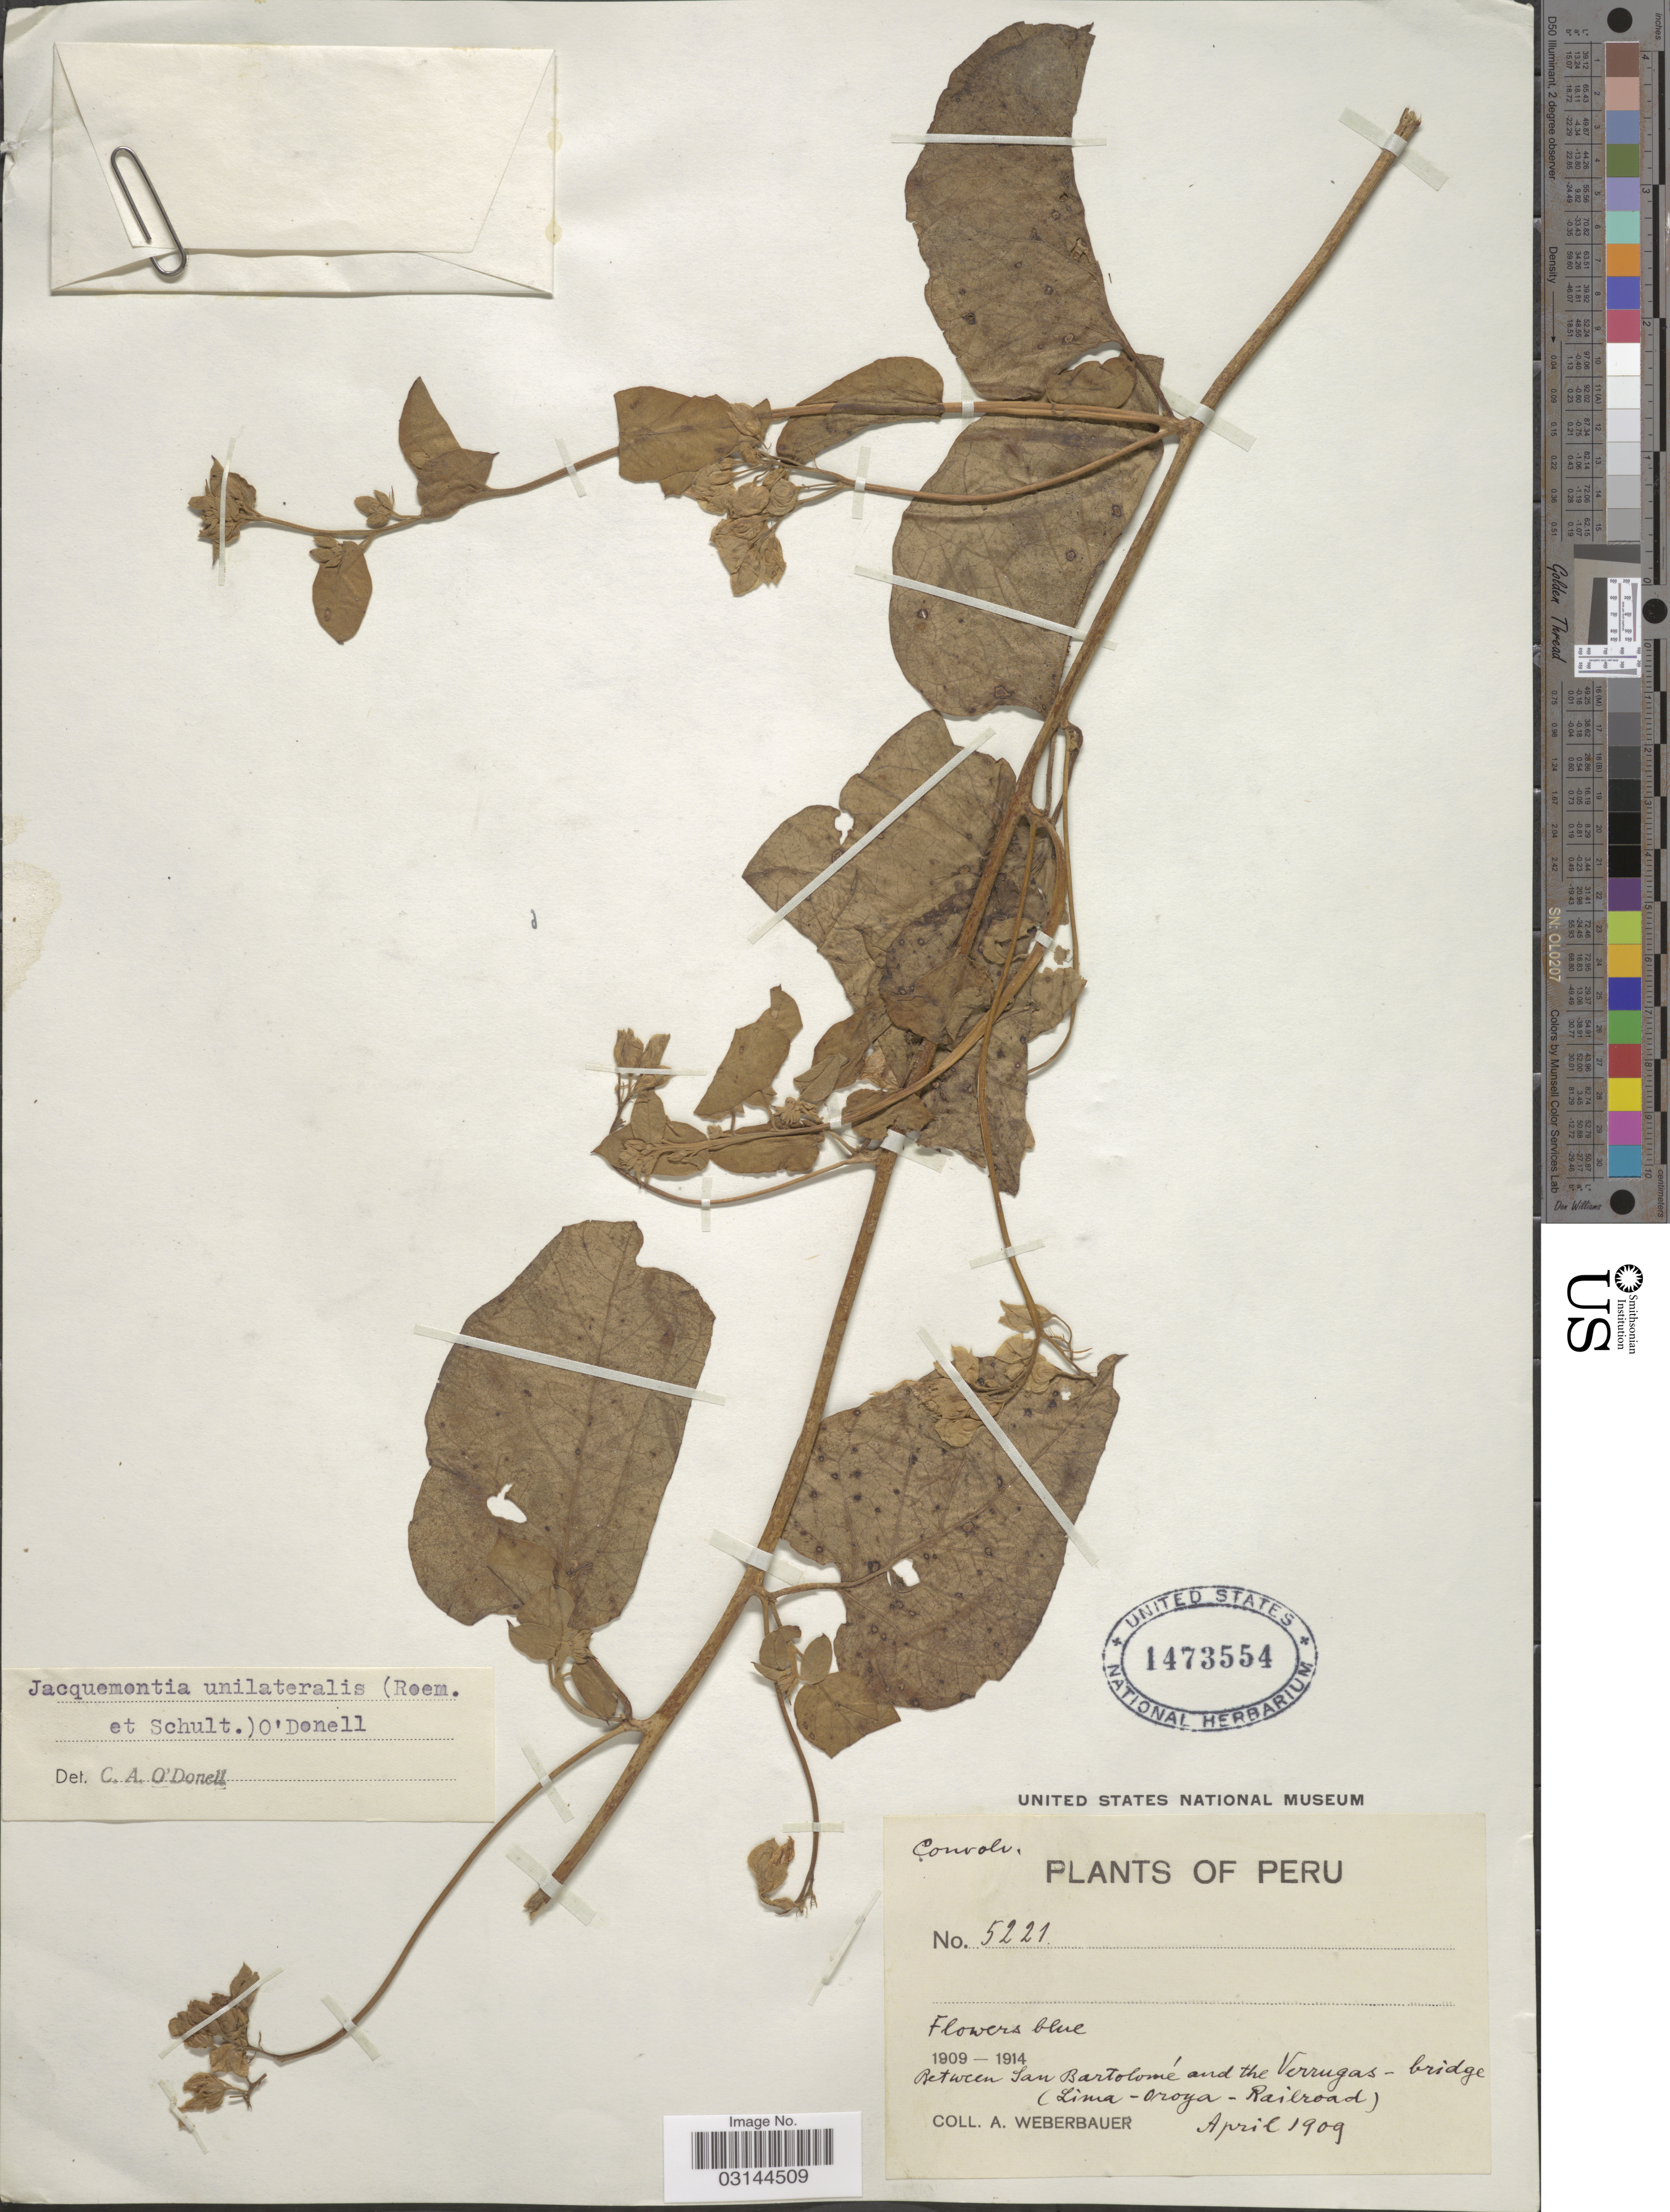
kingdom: Plantae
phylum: Tracheophyta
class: Magnoliopsida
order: Solanales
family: Convolvulaceae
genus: Jacquemontia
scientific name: Jacquemontia unilateralis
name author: (Roem. & Schult.) O'Donell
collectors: A. Weberbauer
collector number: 5221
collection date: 1909-04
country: Peru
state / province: Lima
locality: Between San Bartolomé and the Verrugas - bridge (Lima - Oroya - Railroad).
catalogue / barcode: US 1473554